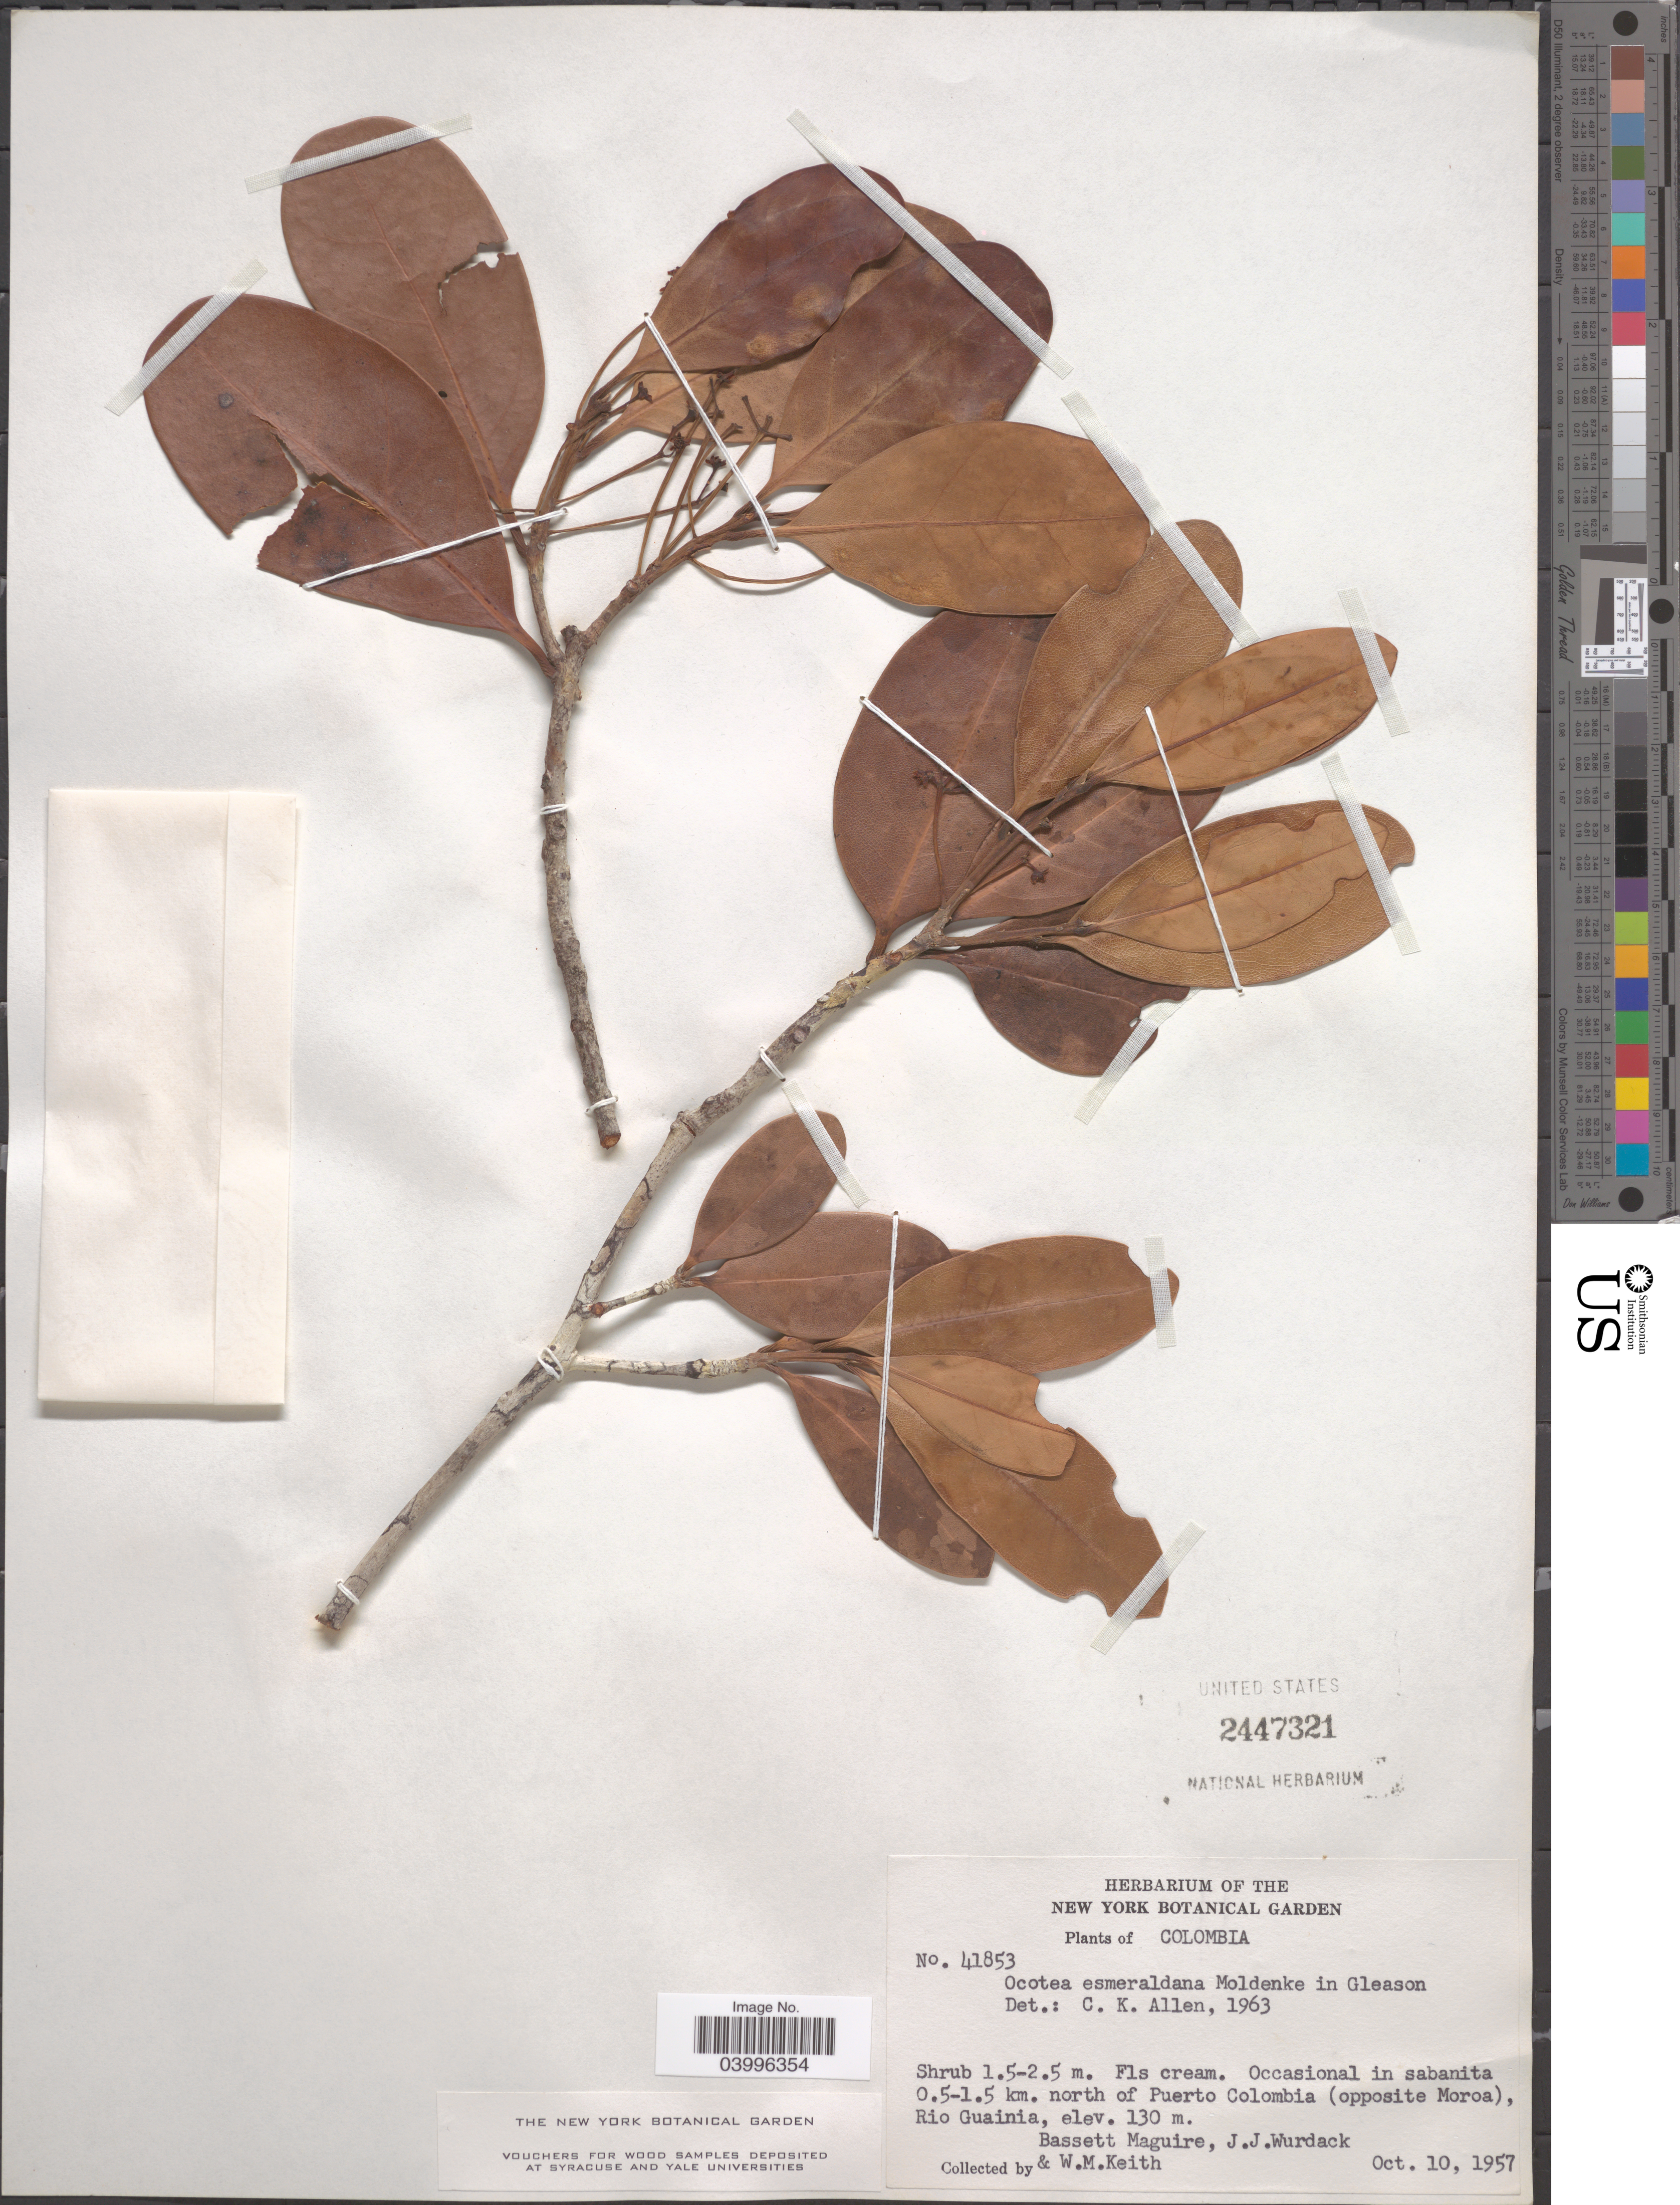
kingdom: Plantae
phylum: Tracheophyta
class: Magnoliopsida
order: Laurales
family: Lauraceae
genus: Ocotea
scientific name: Ocotea esmeraldana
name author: Moldenke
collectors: B. Maguire, J. J. Wurdack & W. Keith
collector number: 41853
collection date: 1957-10-10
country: Colombia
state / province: Guainía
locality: Occasional in sabanita 0.5-1.5 km. north of Puerto Colombia (opposite Moroa), Rio Guainia.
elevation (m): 130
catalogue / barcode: US 2447321